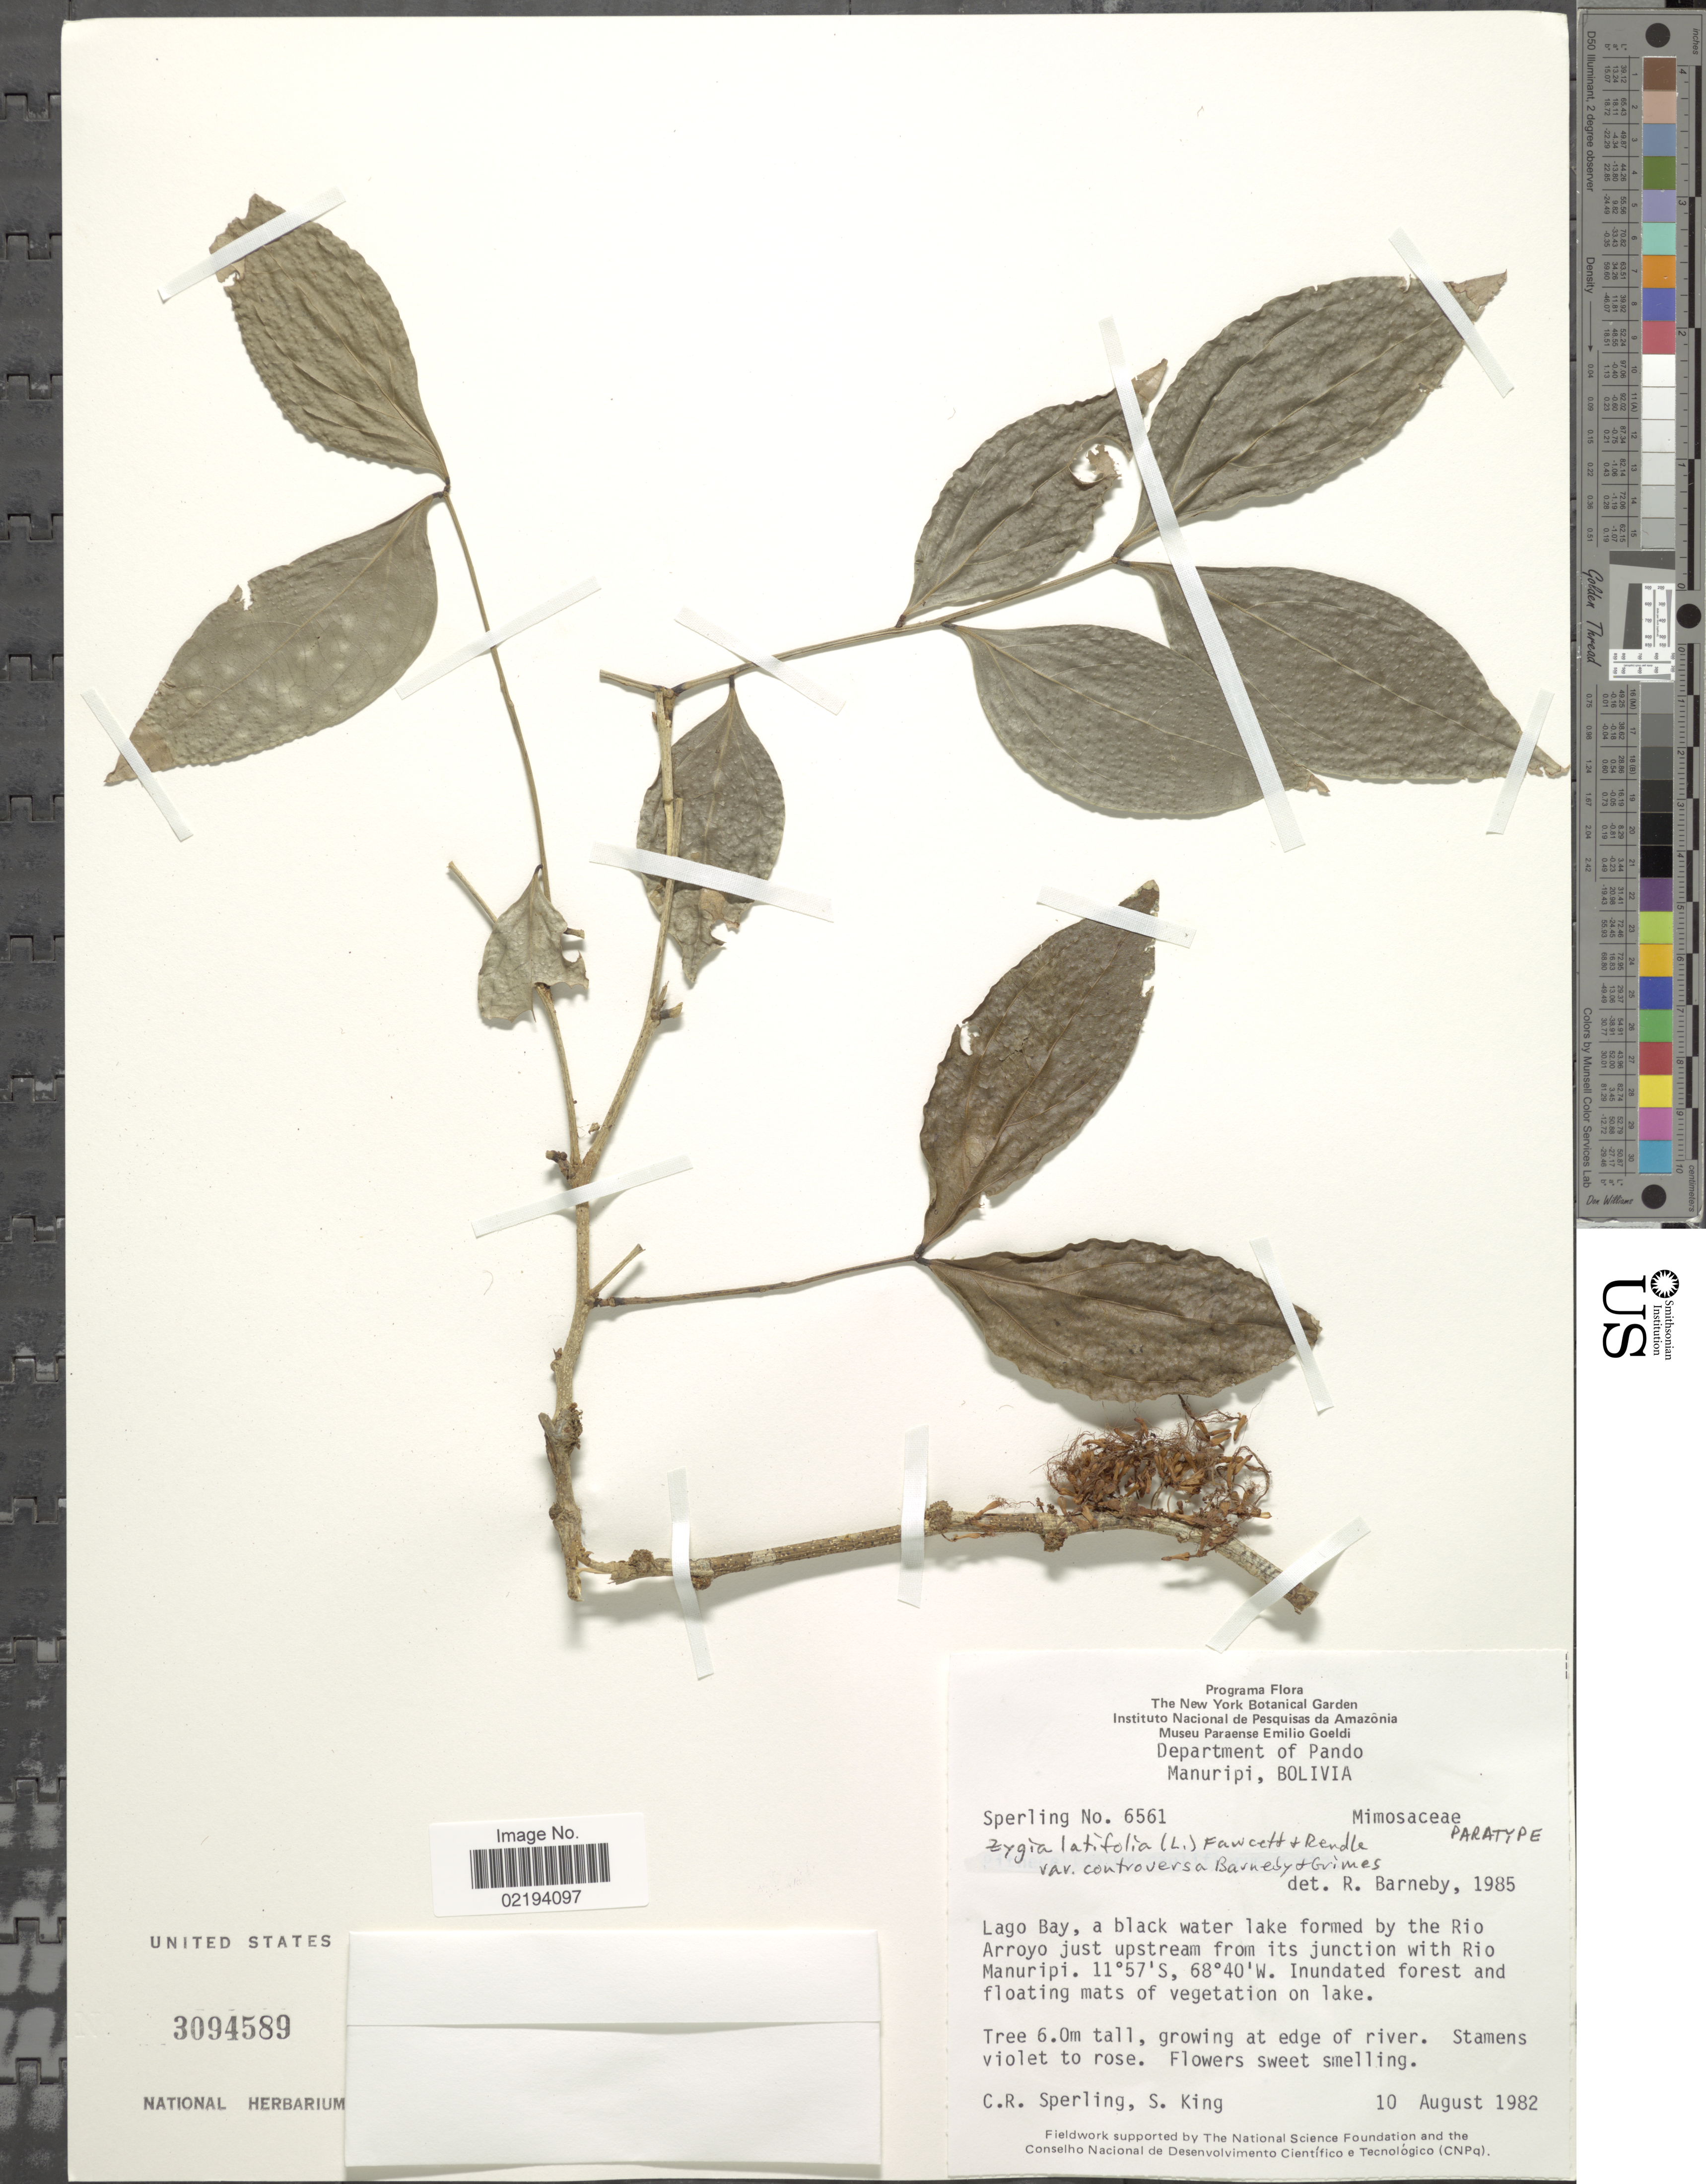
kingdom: Plantae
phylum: Tracheophyta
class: Magnoliopsida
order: Fabales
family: Fabaceae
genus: Zygia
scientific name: Zygia latifolia var. controversa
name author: Barneby & J.W. Grimes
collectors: C. R. Sperling & S. King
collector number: Sperling 6561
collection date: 1982-08-10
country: Bolivia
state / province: Pando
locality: Department of Pando, Manuripi, Lago Bay, a black water lake formed by the Rio Arroyo just upstream from its junction with Rio Mauripi. Inundated forest and floating mats of vegetation on lake, growing at edge of river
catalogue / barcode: US 3094589